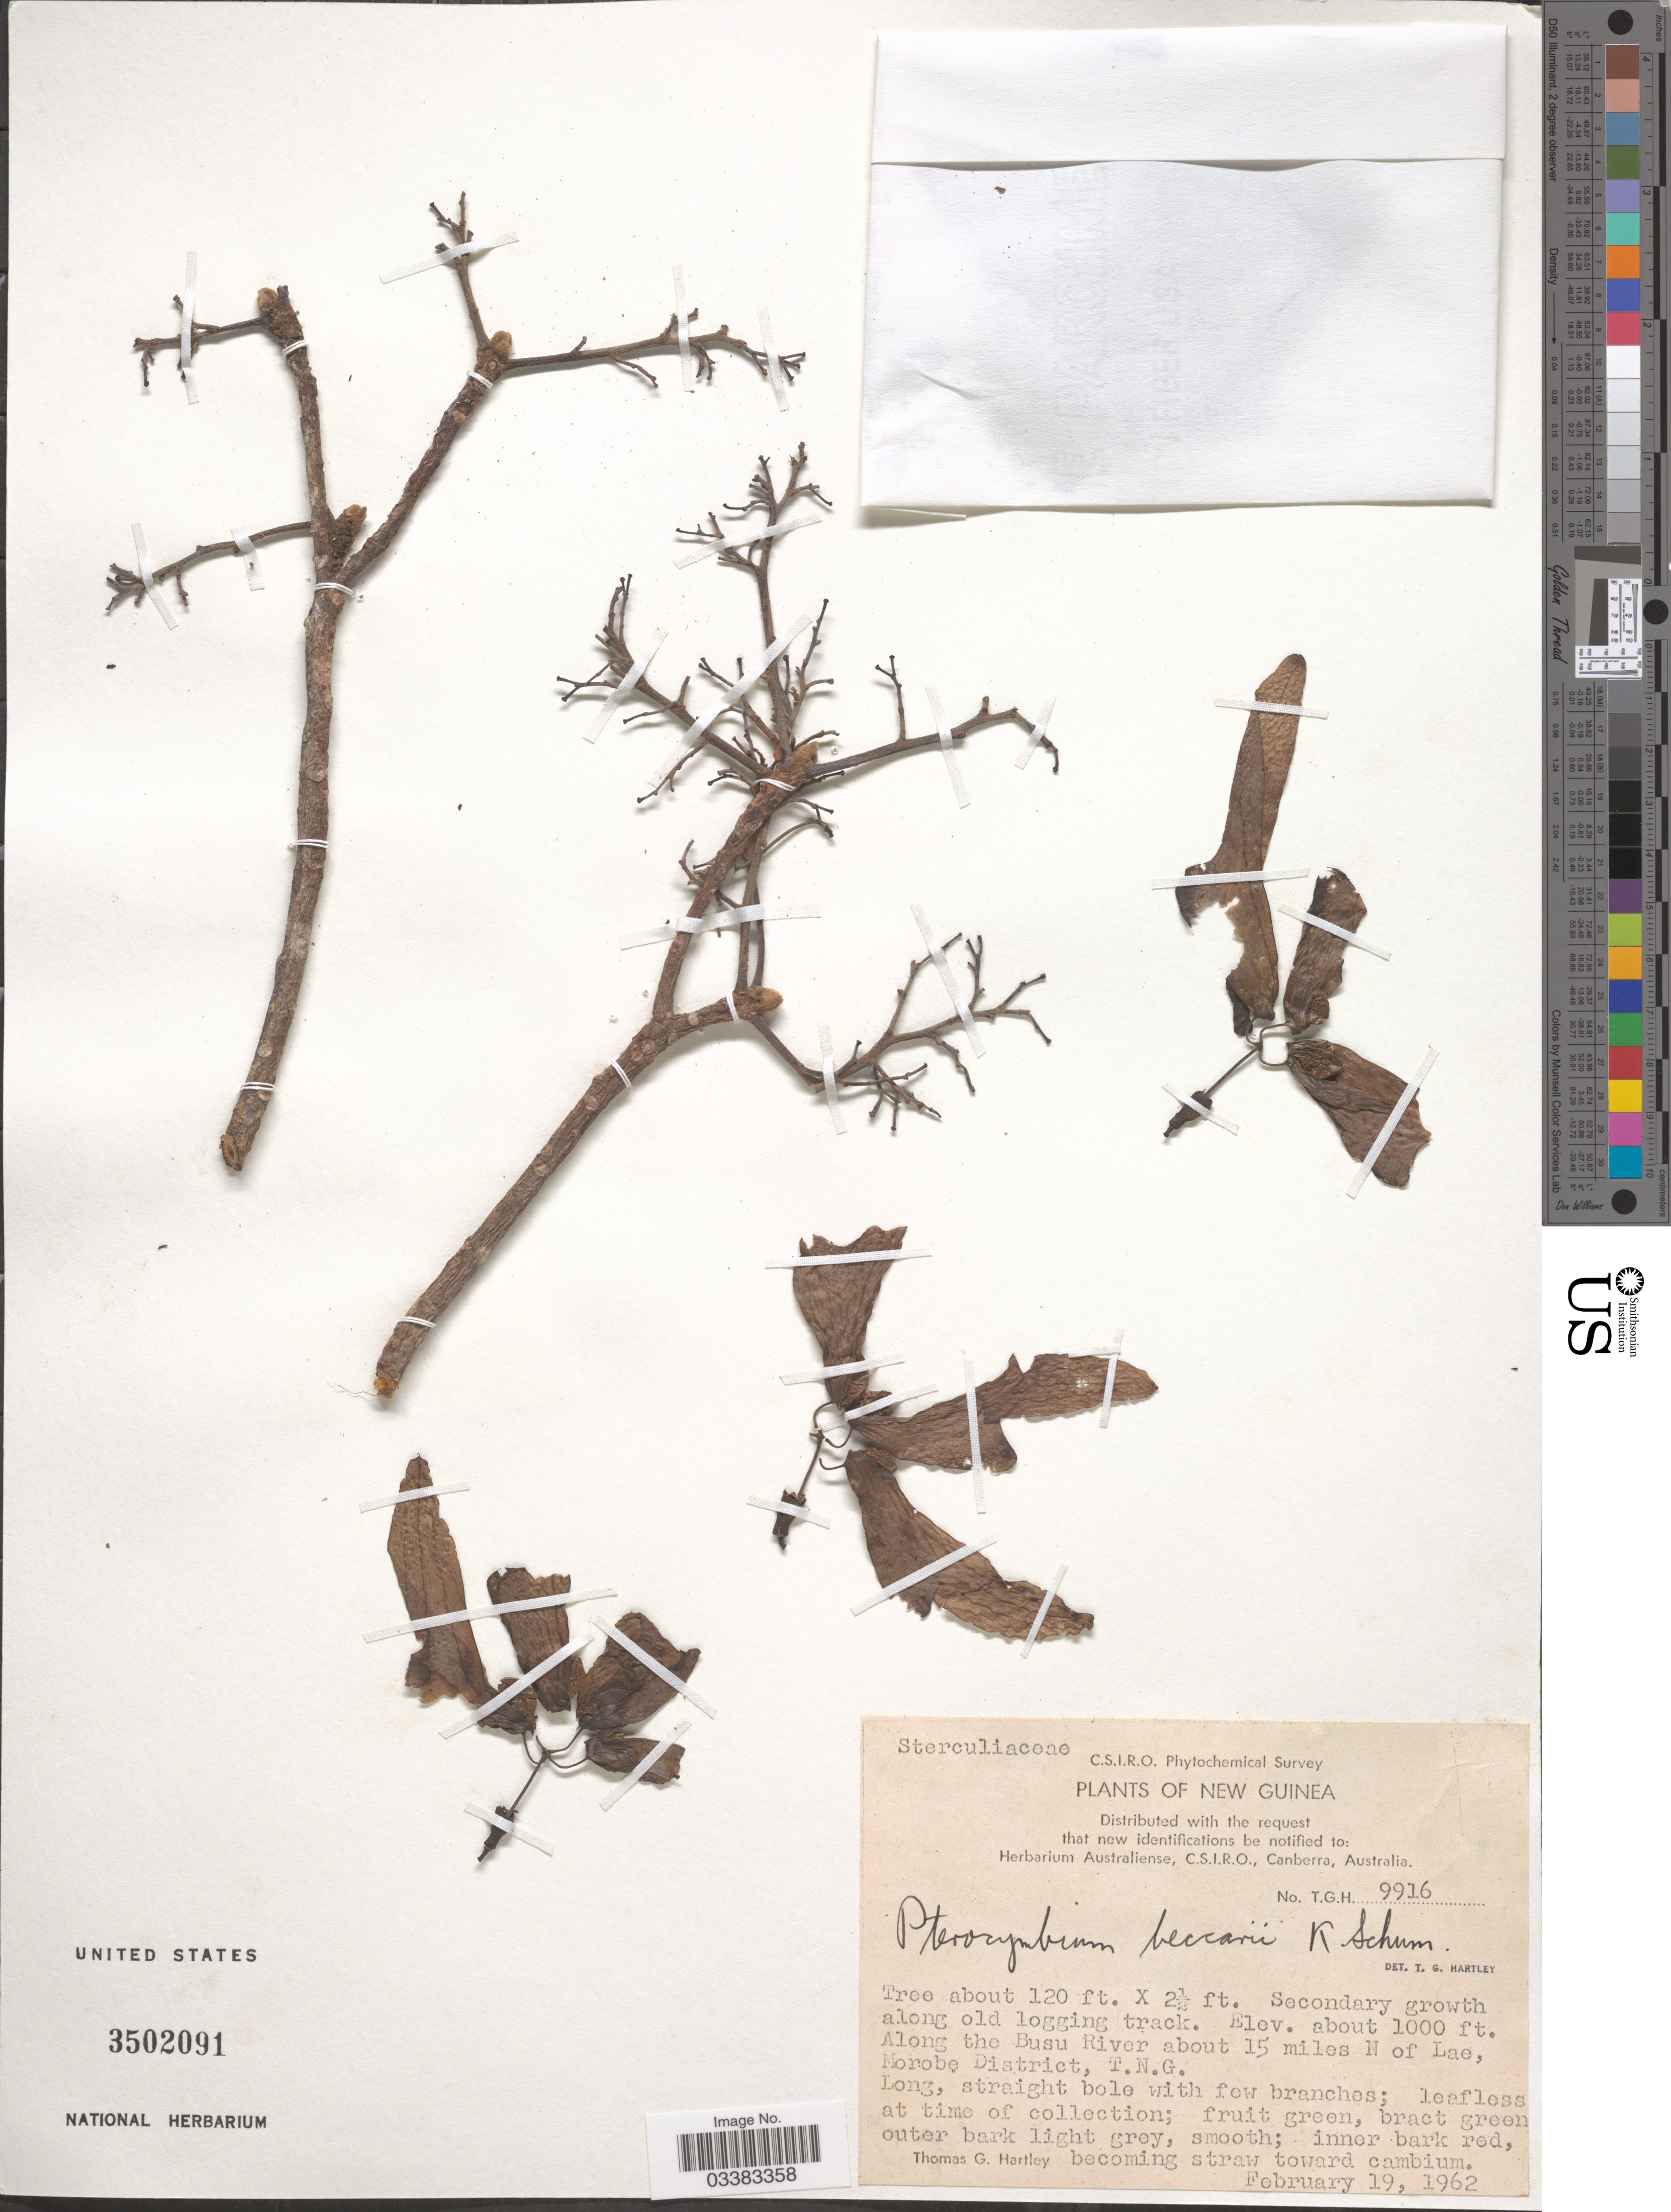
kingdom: Plantae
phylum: Tracheophyta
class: Magnoliopsida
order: Malvales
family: Malvaceae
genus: Pterocymbium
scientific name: Pterocymbium beccarii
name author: K. Schum.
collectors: T. Hartley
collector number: T.G.H. 9916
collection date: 1962-02-19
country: Papua New Guinea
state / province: Morobe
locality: New Guinea. Along the Busu River about 15 miles N of Lae, Morobe, T.N.G.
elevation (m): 305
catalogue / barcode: US 3502091